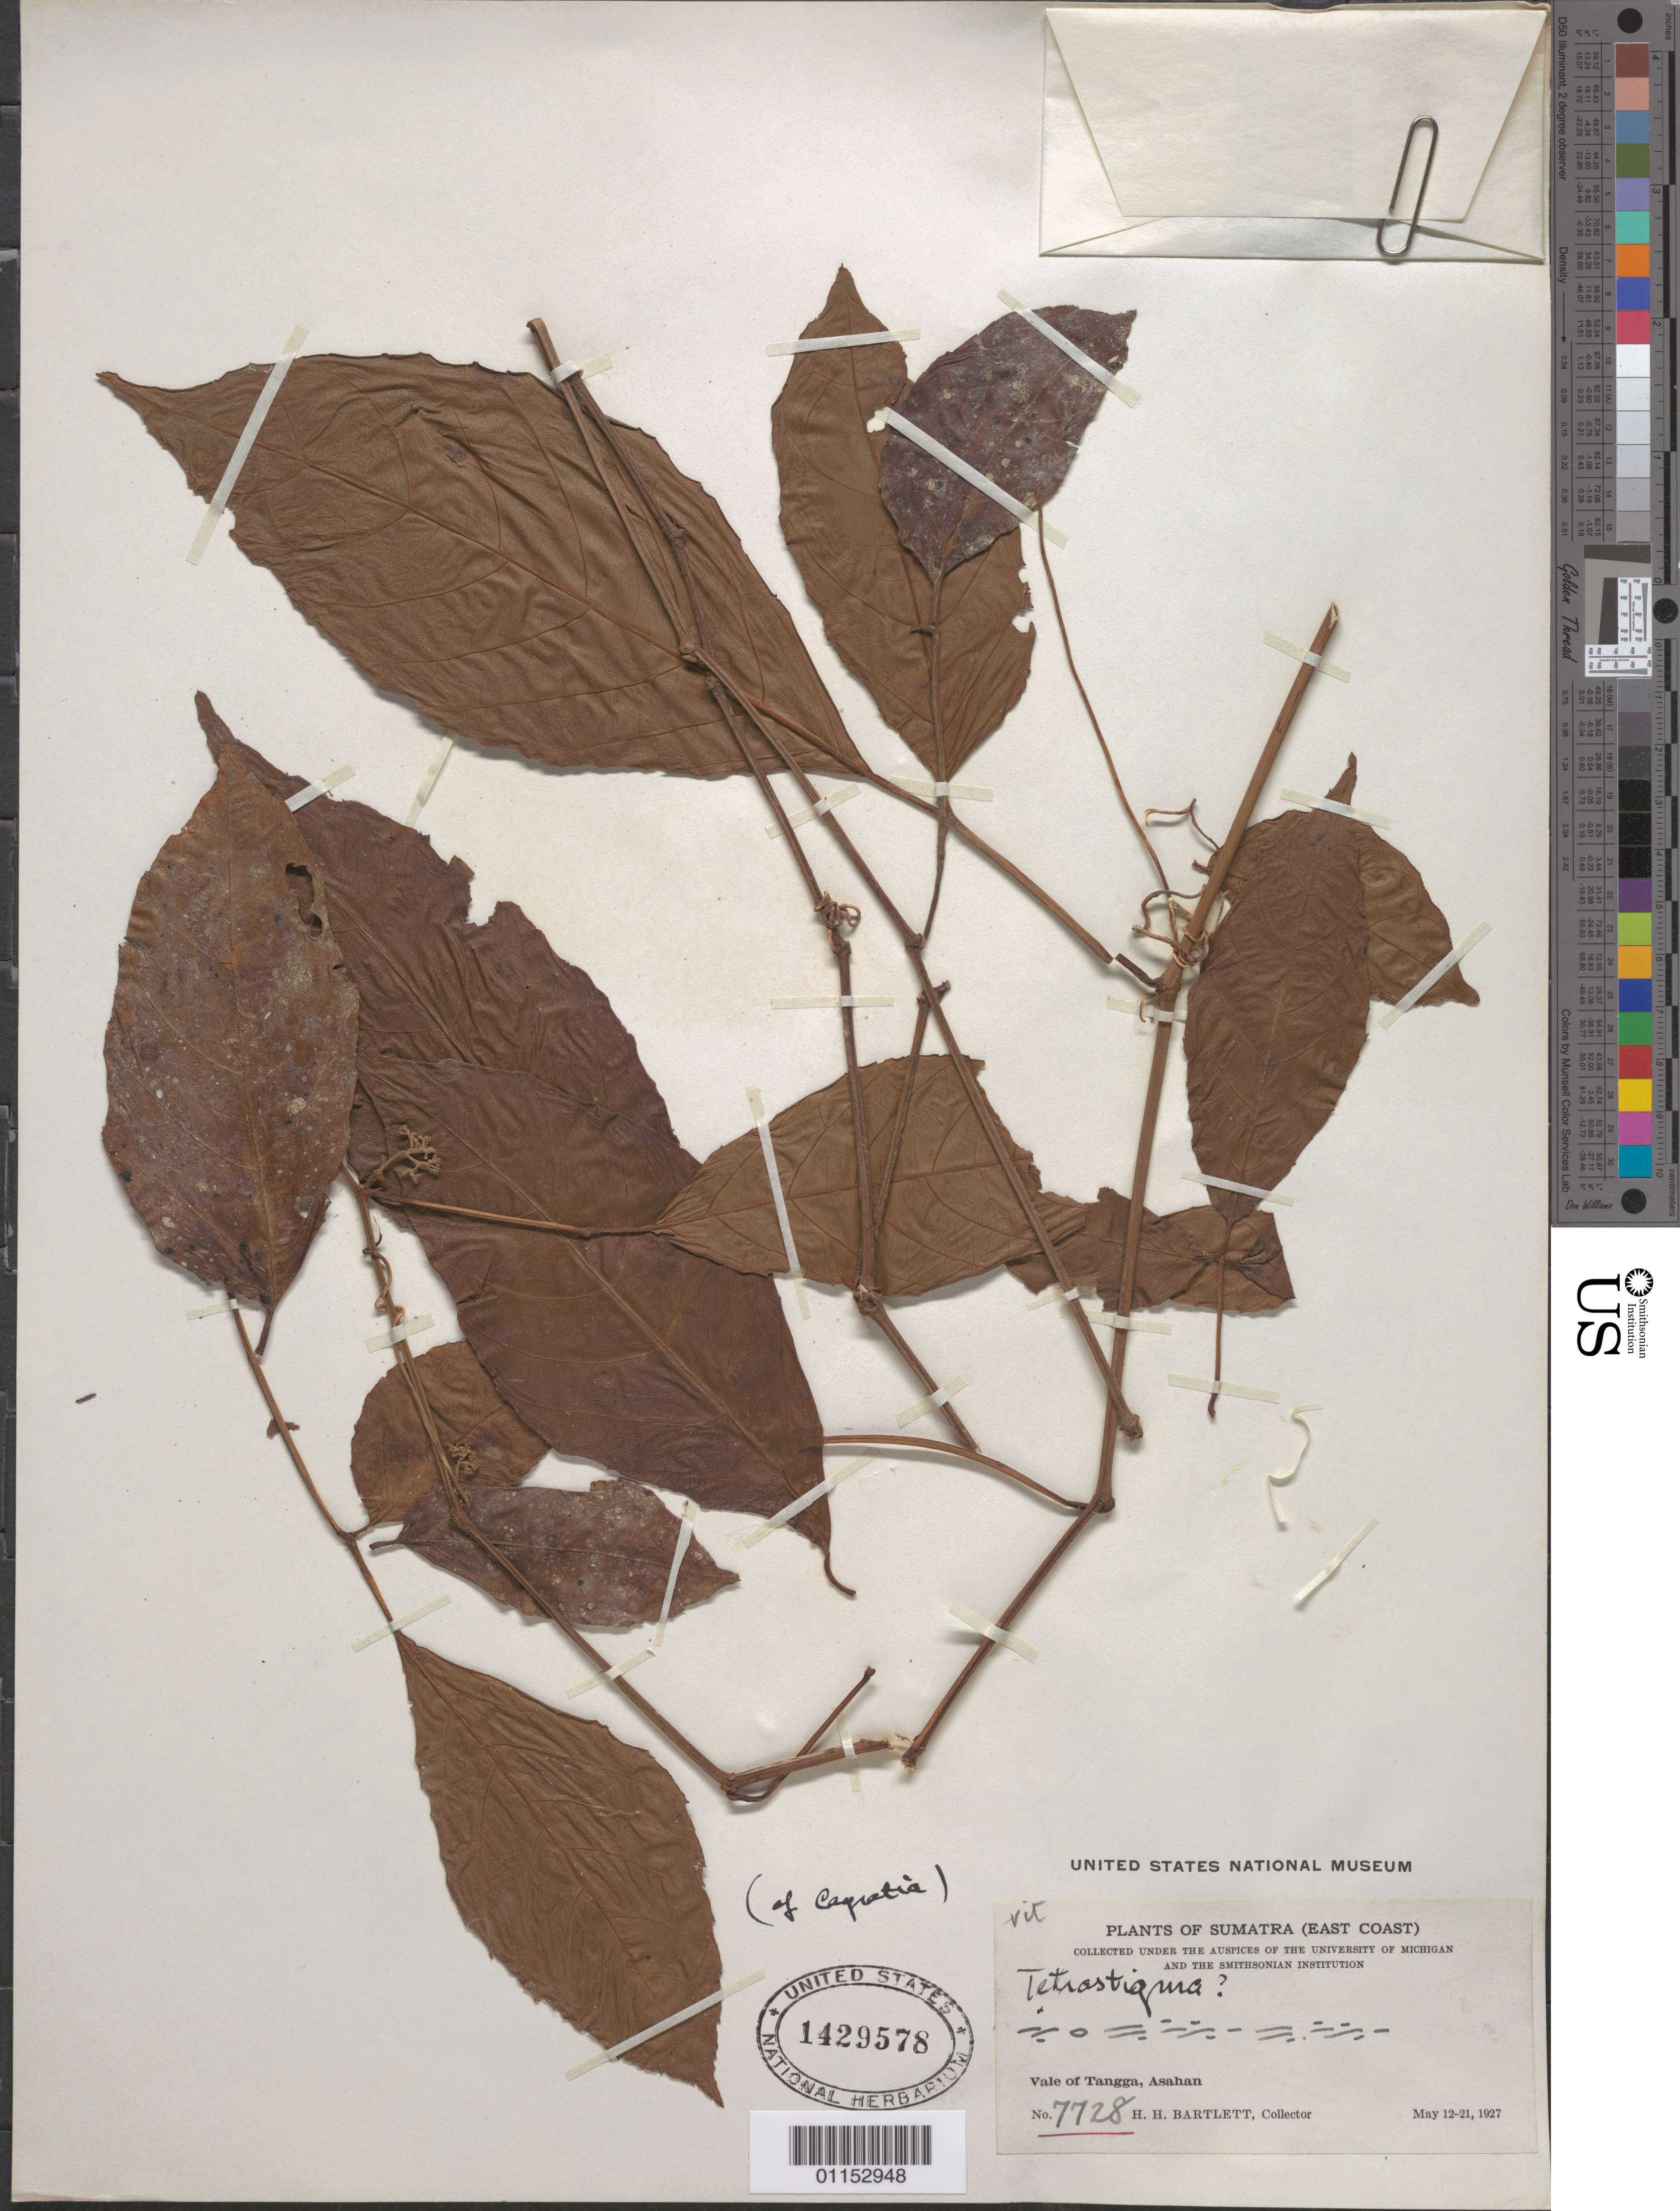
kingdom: Plantae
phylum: Tracheophyta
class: Magnoliopsida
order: Vitales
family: Vitaceae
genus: Cayratia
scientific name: Cayratia sp.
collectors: H. H. Bartlett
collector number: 7728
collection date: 1927-05-12/1927-05-21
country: Indonesia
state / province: Sumatra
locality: Vale of Tangga. Asahan.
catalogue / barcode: US 1429578